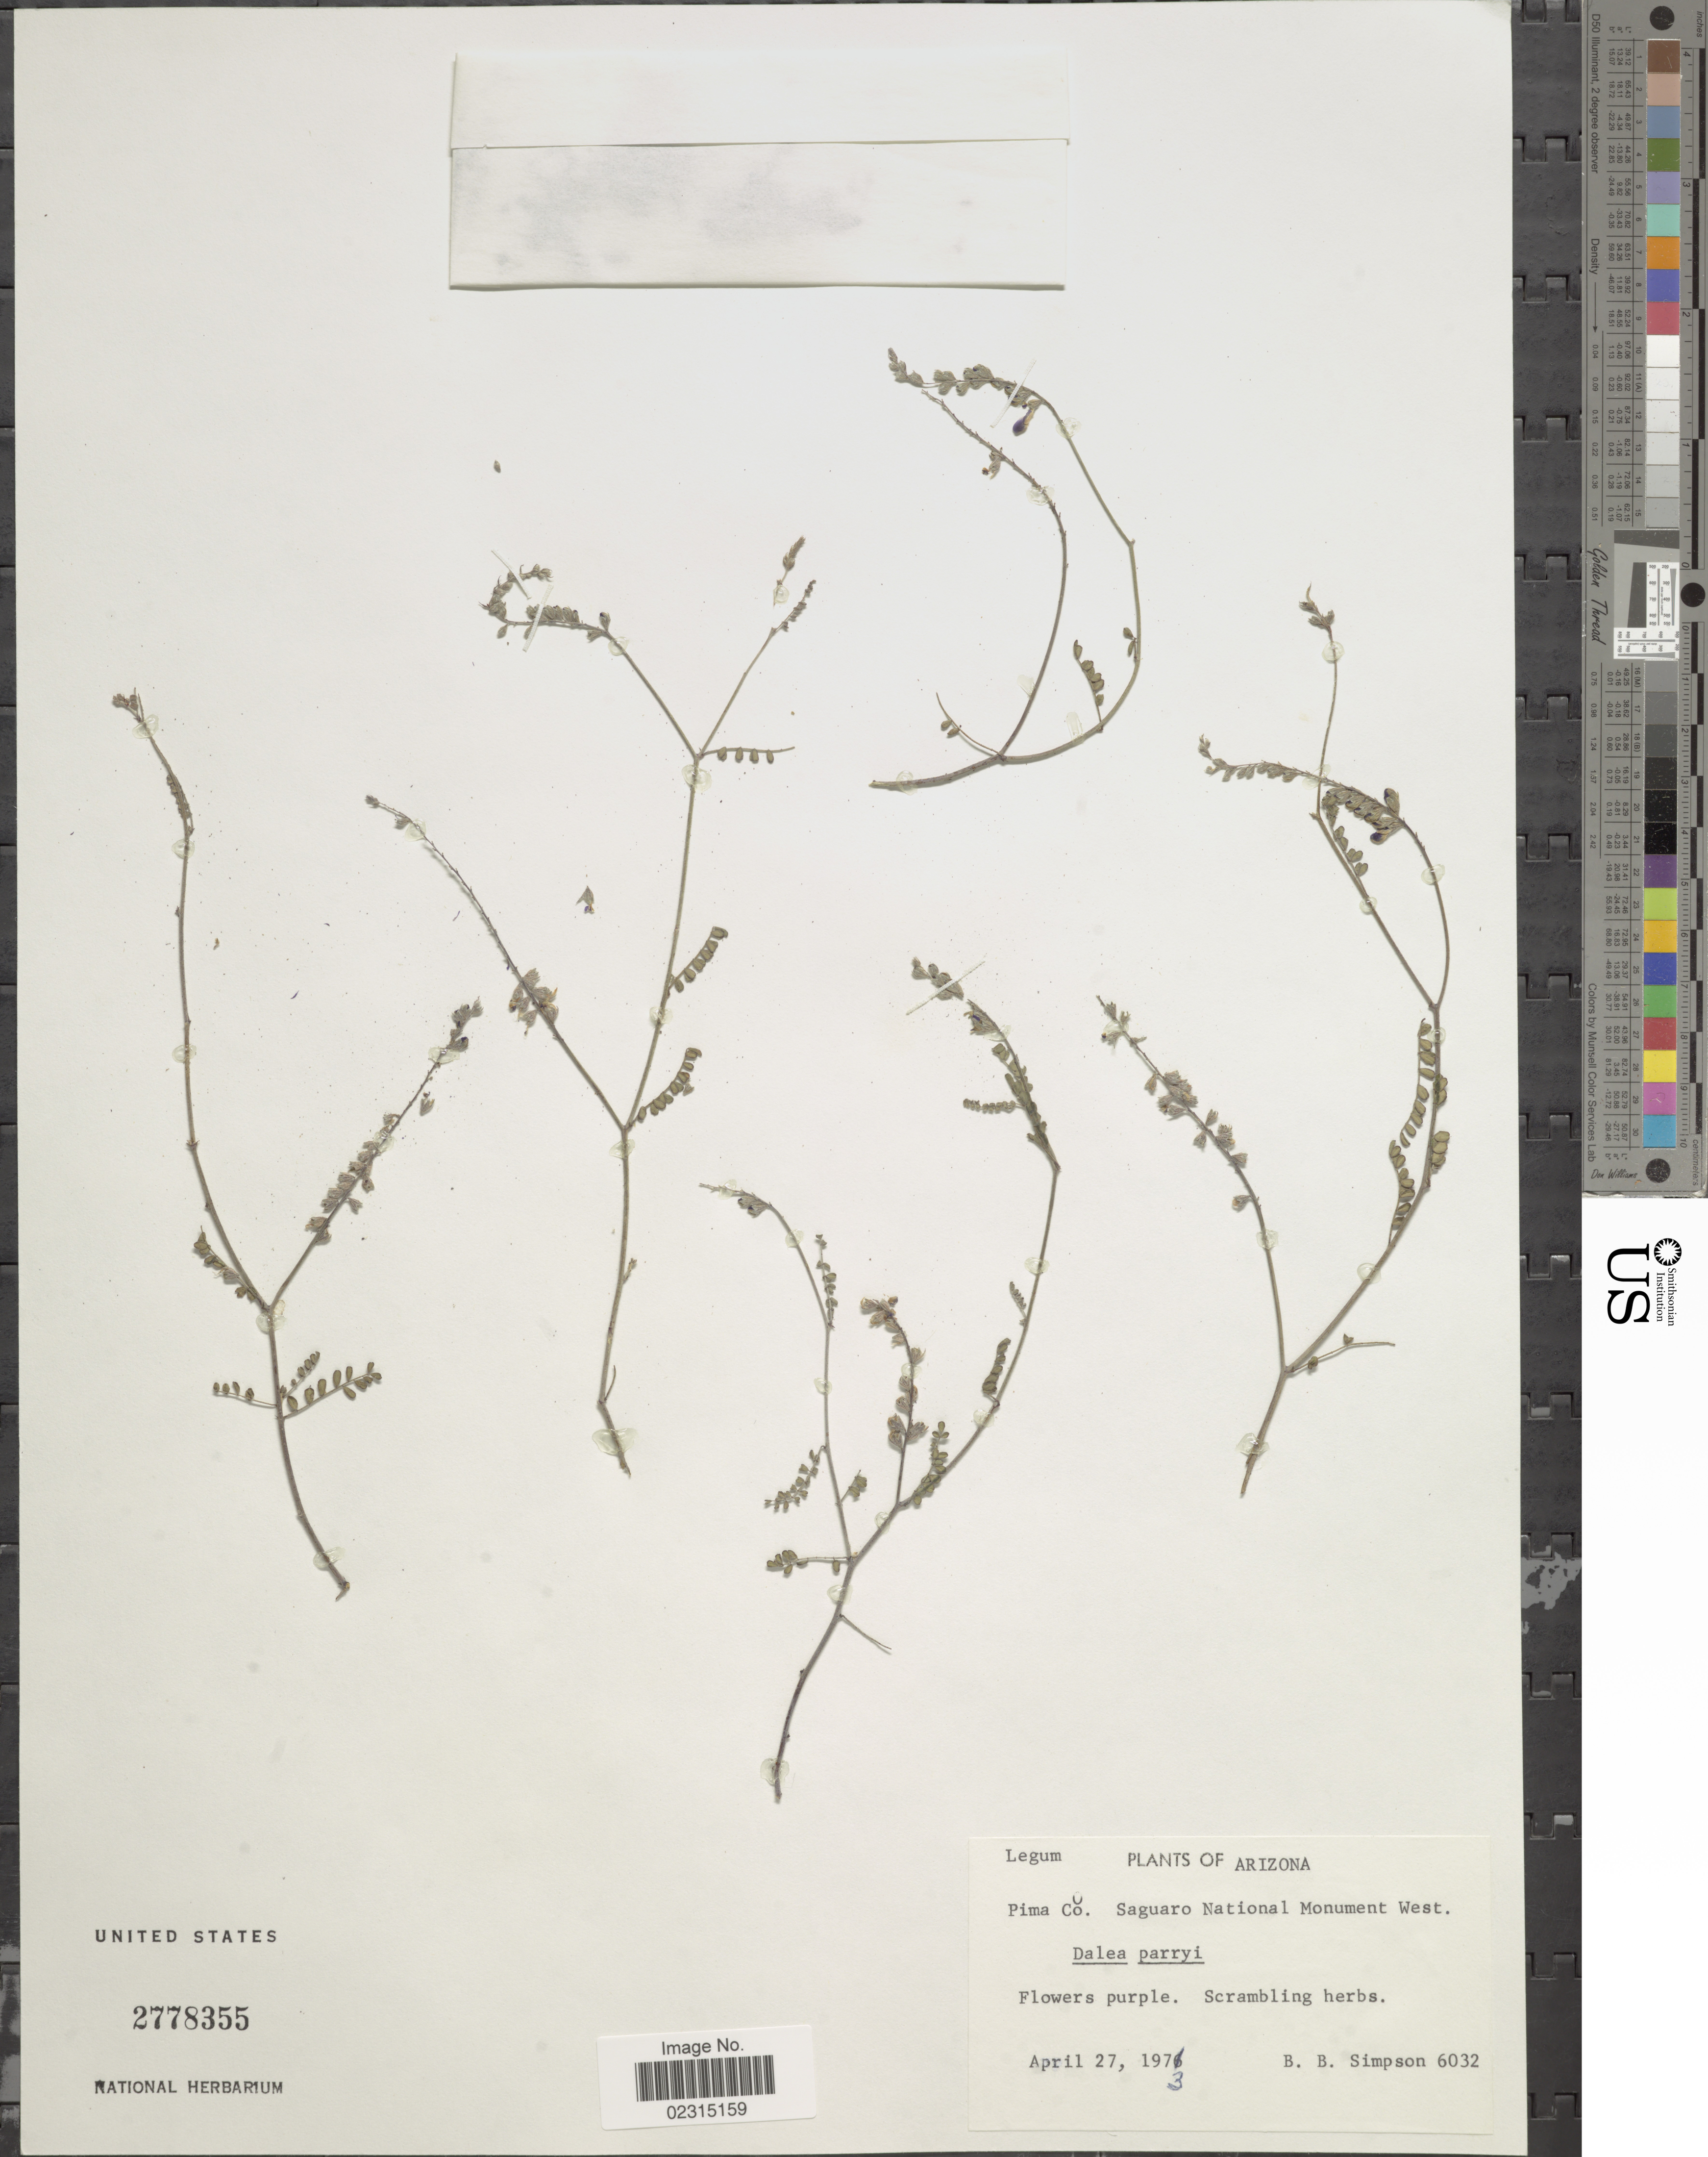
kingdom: Plantae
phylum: Tracheophyta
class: Magnoliopsida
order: Fabales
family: Fabaceae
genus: Marina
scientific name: Marina parryi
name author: (Torr. & A. Gray) Barneby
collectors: B. B. Simpson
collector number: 6032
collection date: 1973-04-27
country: United States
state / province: Arizona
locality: Pima Co. Saguaro National Monument West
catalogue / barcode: US 2778355